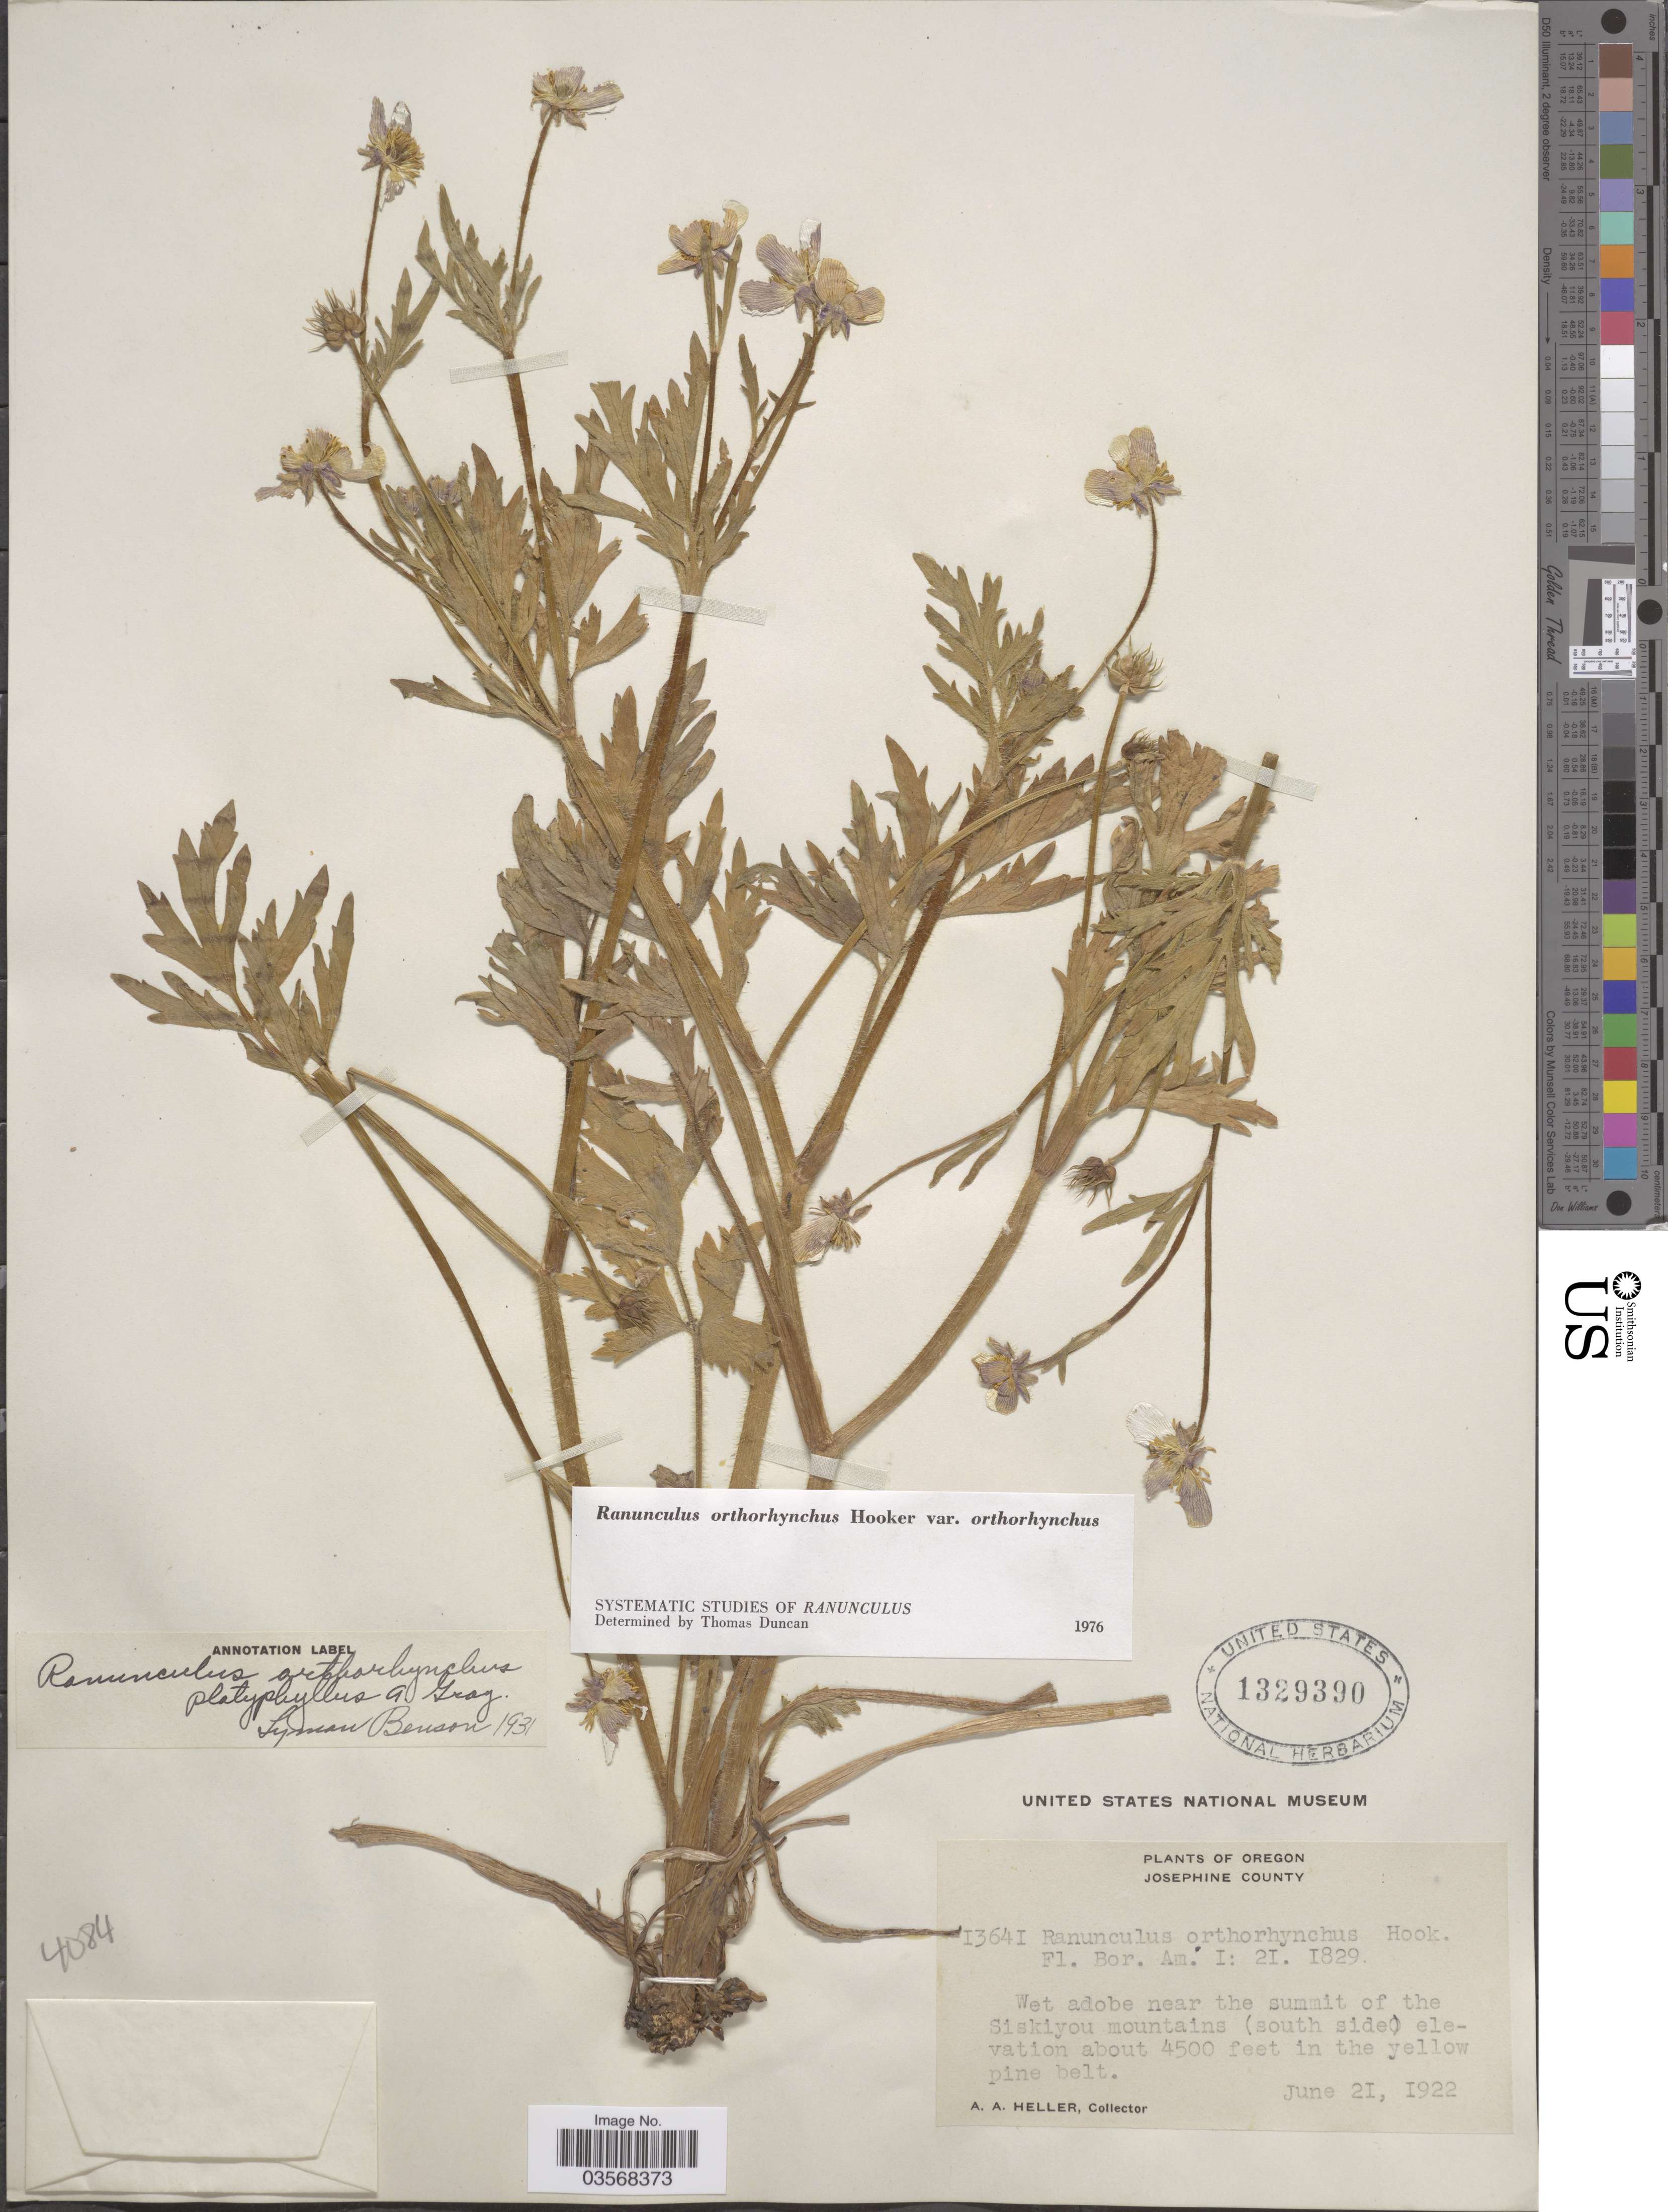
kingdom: Plantae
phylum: Tracheophyta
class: Magnoliopsida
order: Ranunculales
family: Ranunculaceae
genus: Ranunculus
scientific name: Ranunculus orthorhynchus var. orthorhynchus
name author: Hook.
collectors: A. A. Heller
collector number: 13641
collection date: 1922-06-21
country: United States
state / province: Oregon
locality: Josephine County. Near the summit of the Siskiyou mountains (south side).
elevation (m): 1372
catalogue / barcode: US 1329390